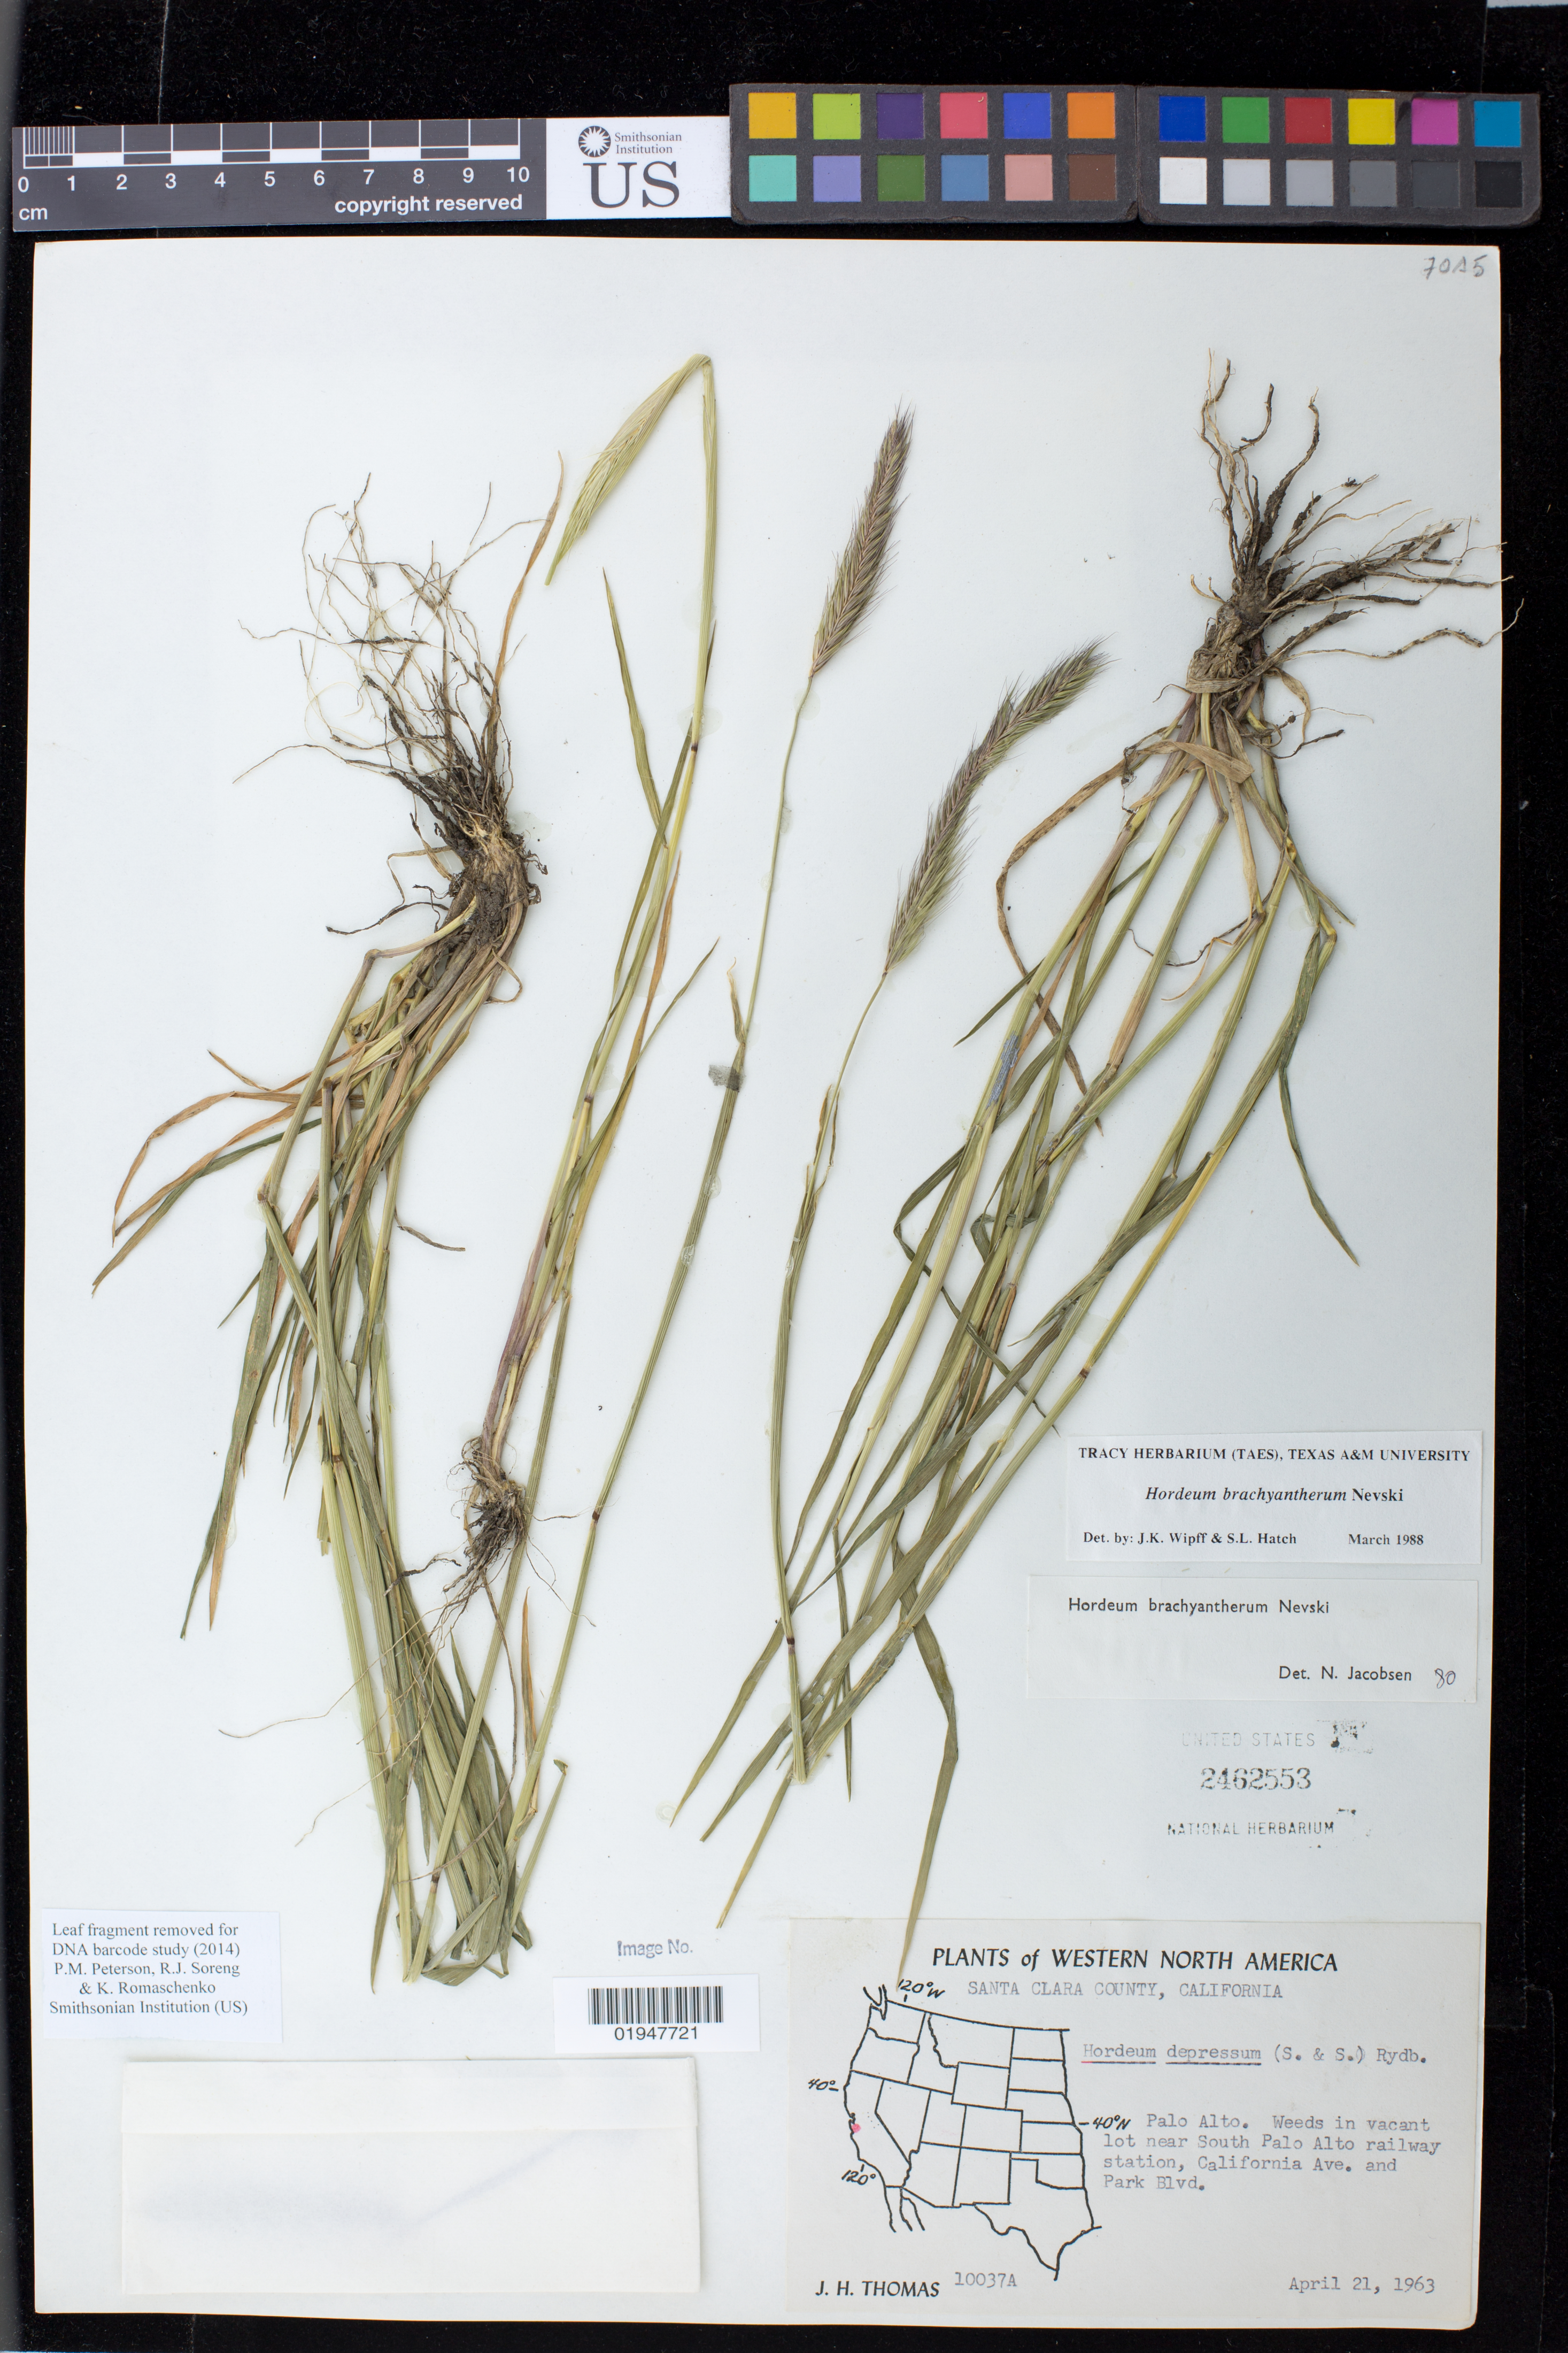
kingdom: Plantae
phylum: Tracheophyta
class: Liliopsida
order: Poales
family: Poaceae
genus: Hordeum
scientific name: Hordeum brachyantherum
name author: Nevski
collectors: J. H. Thomas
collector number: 10037A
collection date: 1963-04-21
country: United States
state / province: California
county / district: Santa Clara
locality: Palo Alto. near South Palo Alto railway station, California Ave. and Park Blvd.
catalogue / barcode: US 2462553